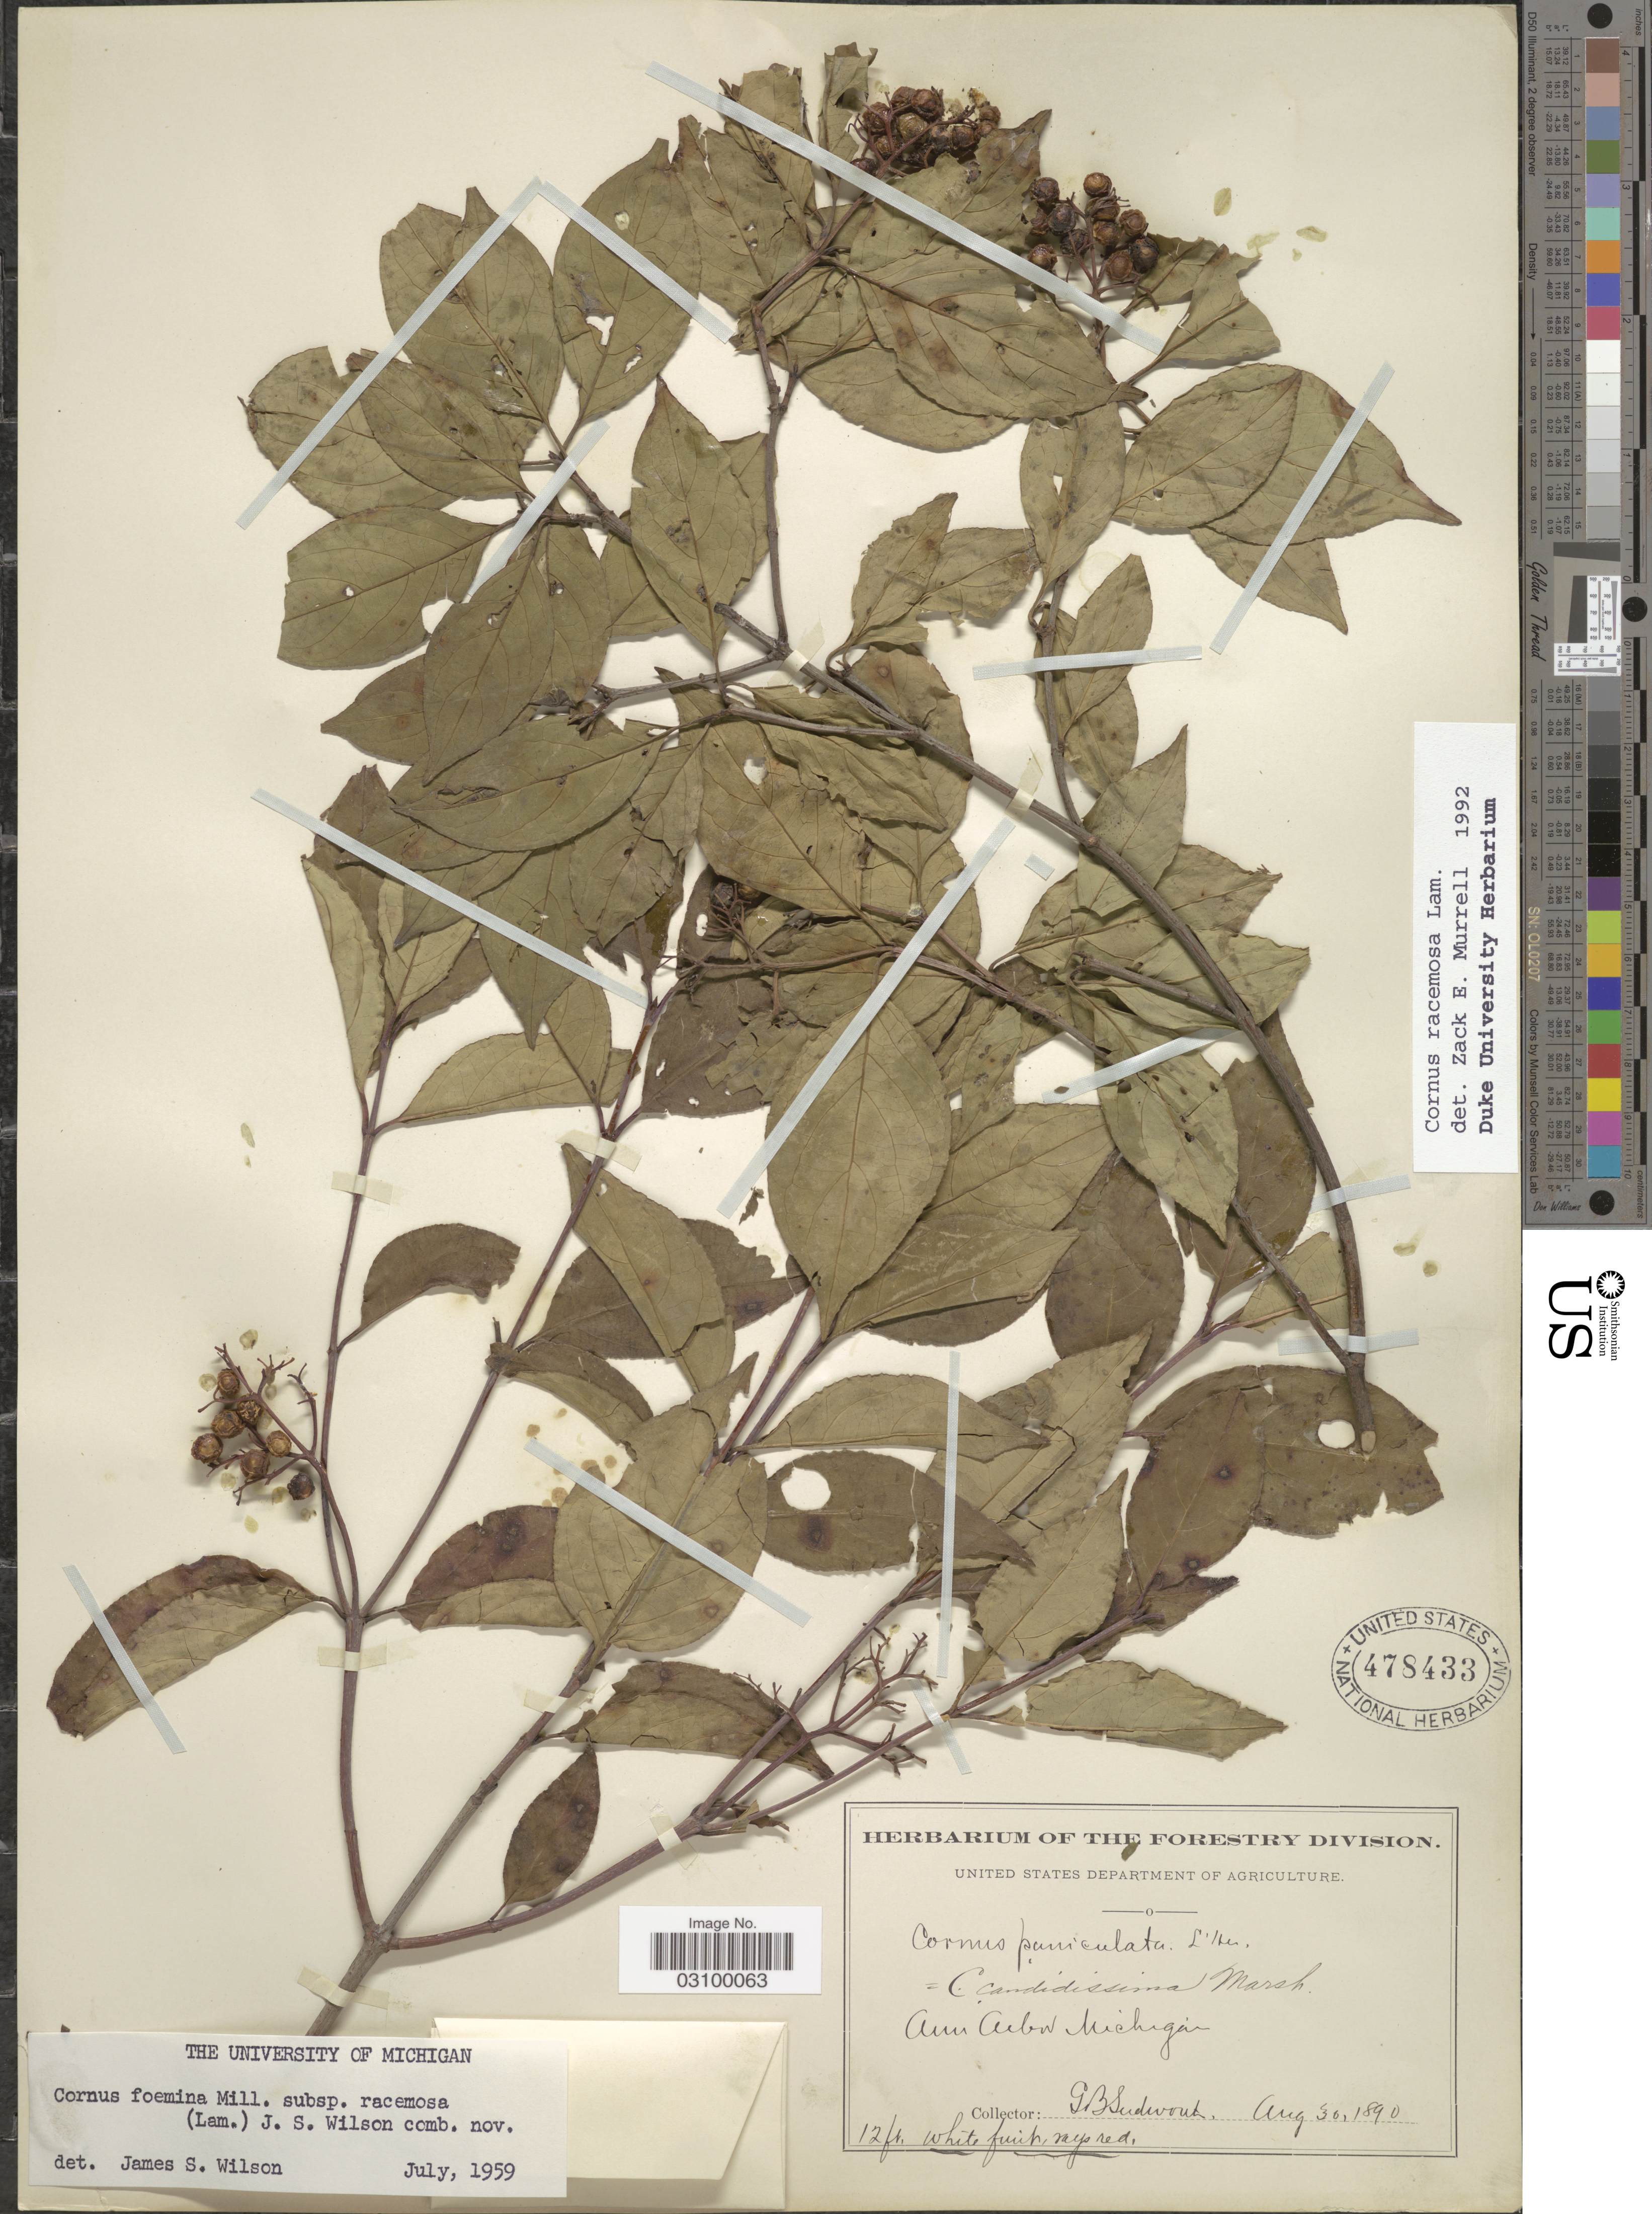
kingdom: Plantae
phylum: Tracheophyta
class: Magnoliopsida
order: Cornales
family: Cornaceae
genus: Cornus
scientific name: Cornus racemosa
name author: Lam.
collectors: G. B. Sudworth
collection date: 1890-08-30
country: United States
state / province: Michigan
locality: Ann Arbor.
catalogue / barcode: US 478433